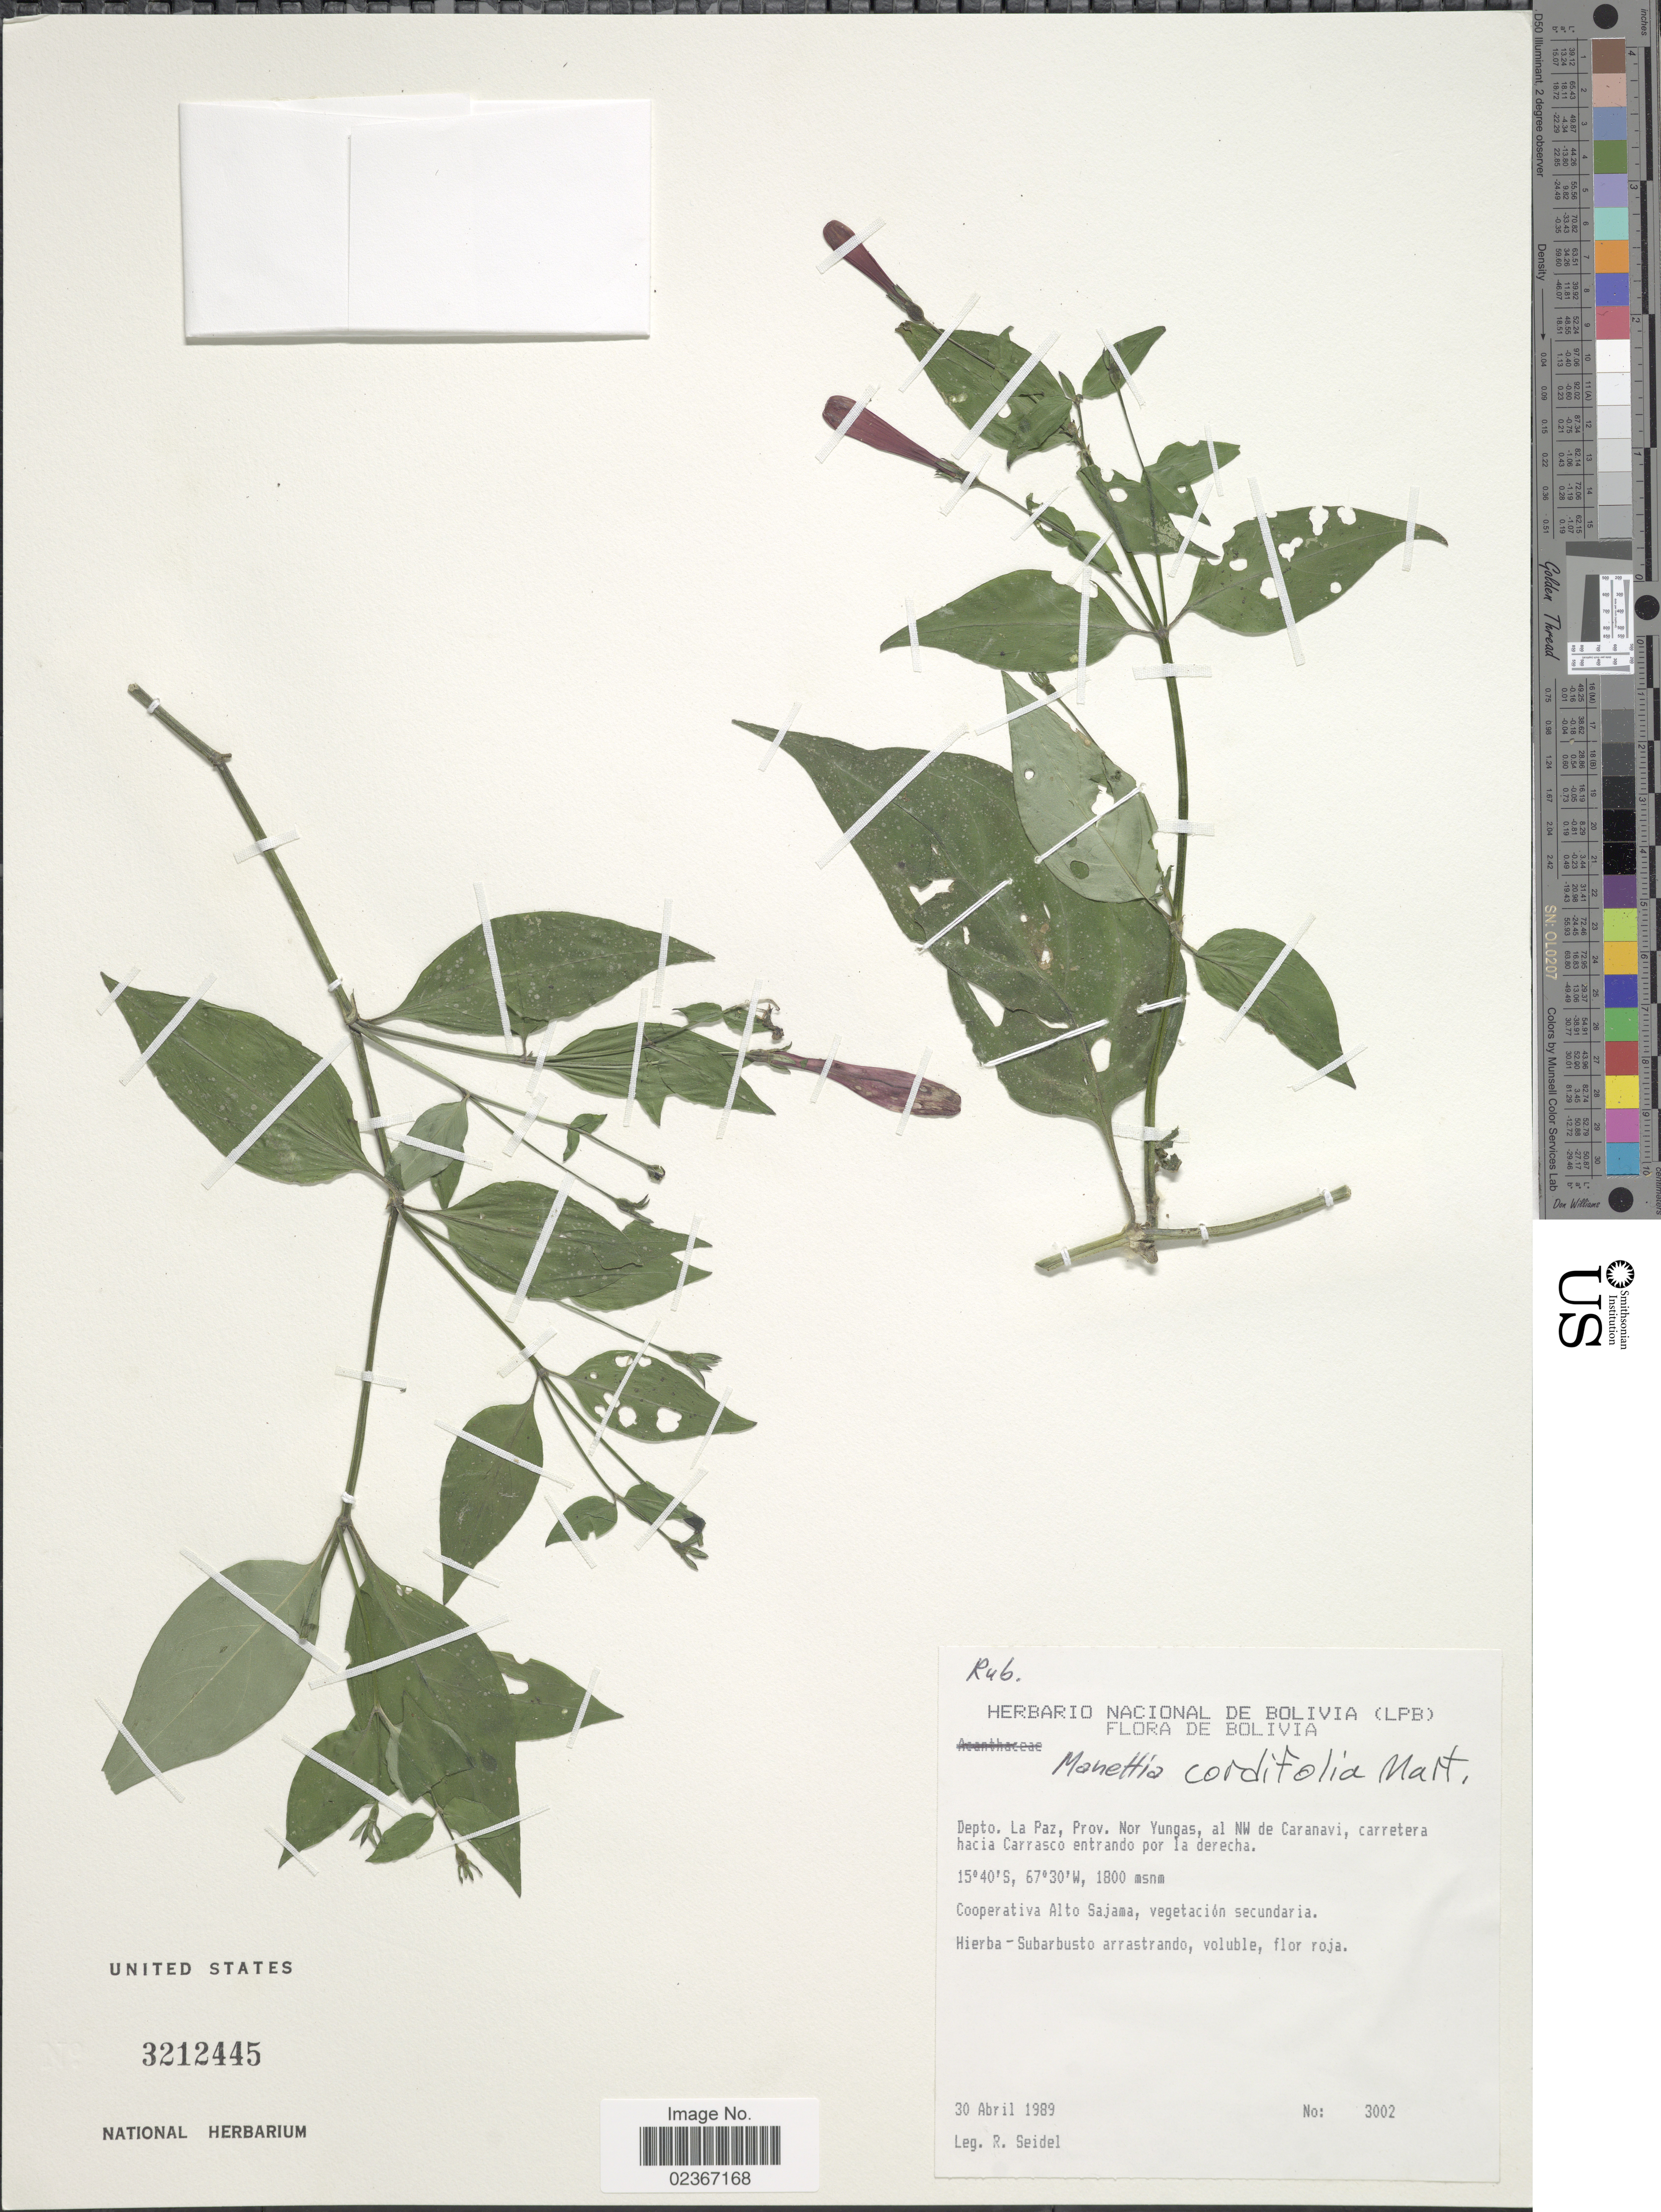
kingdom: Plantae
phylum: Tracheophyta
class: Magnoliopsida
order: Gentianales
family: Rubiaceae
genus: Manettia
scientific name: Manettia cordifolia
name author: Mart.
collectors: R. Seidel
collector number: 3002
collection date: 1989-04-30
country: Bolivia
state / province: La Paz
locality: Depto. La Paz, Prov. Nor Yungas, al NW de Caranavi, carretera hacia Carrasco entrando por la derecha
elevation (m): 1800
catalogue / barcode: US 3212445